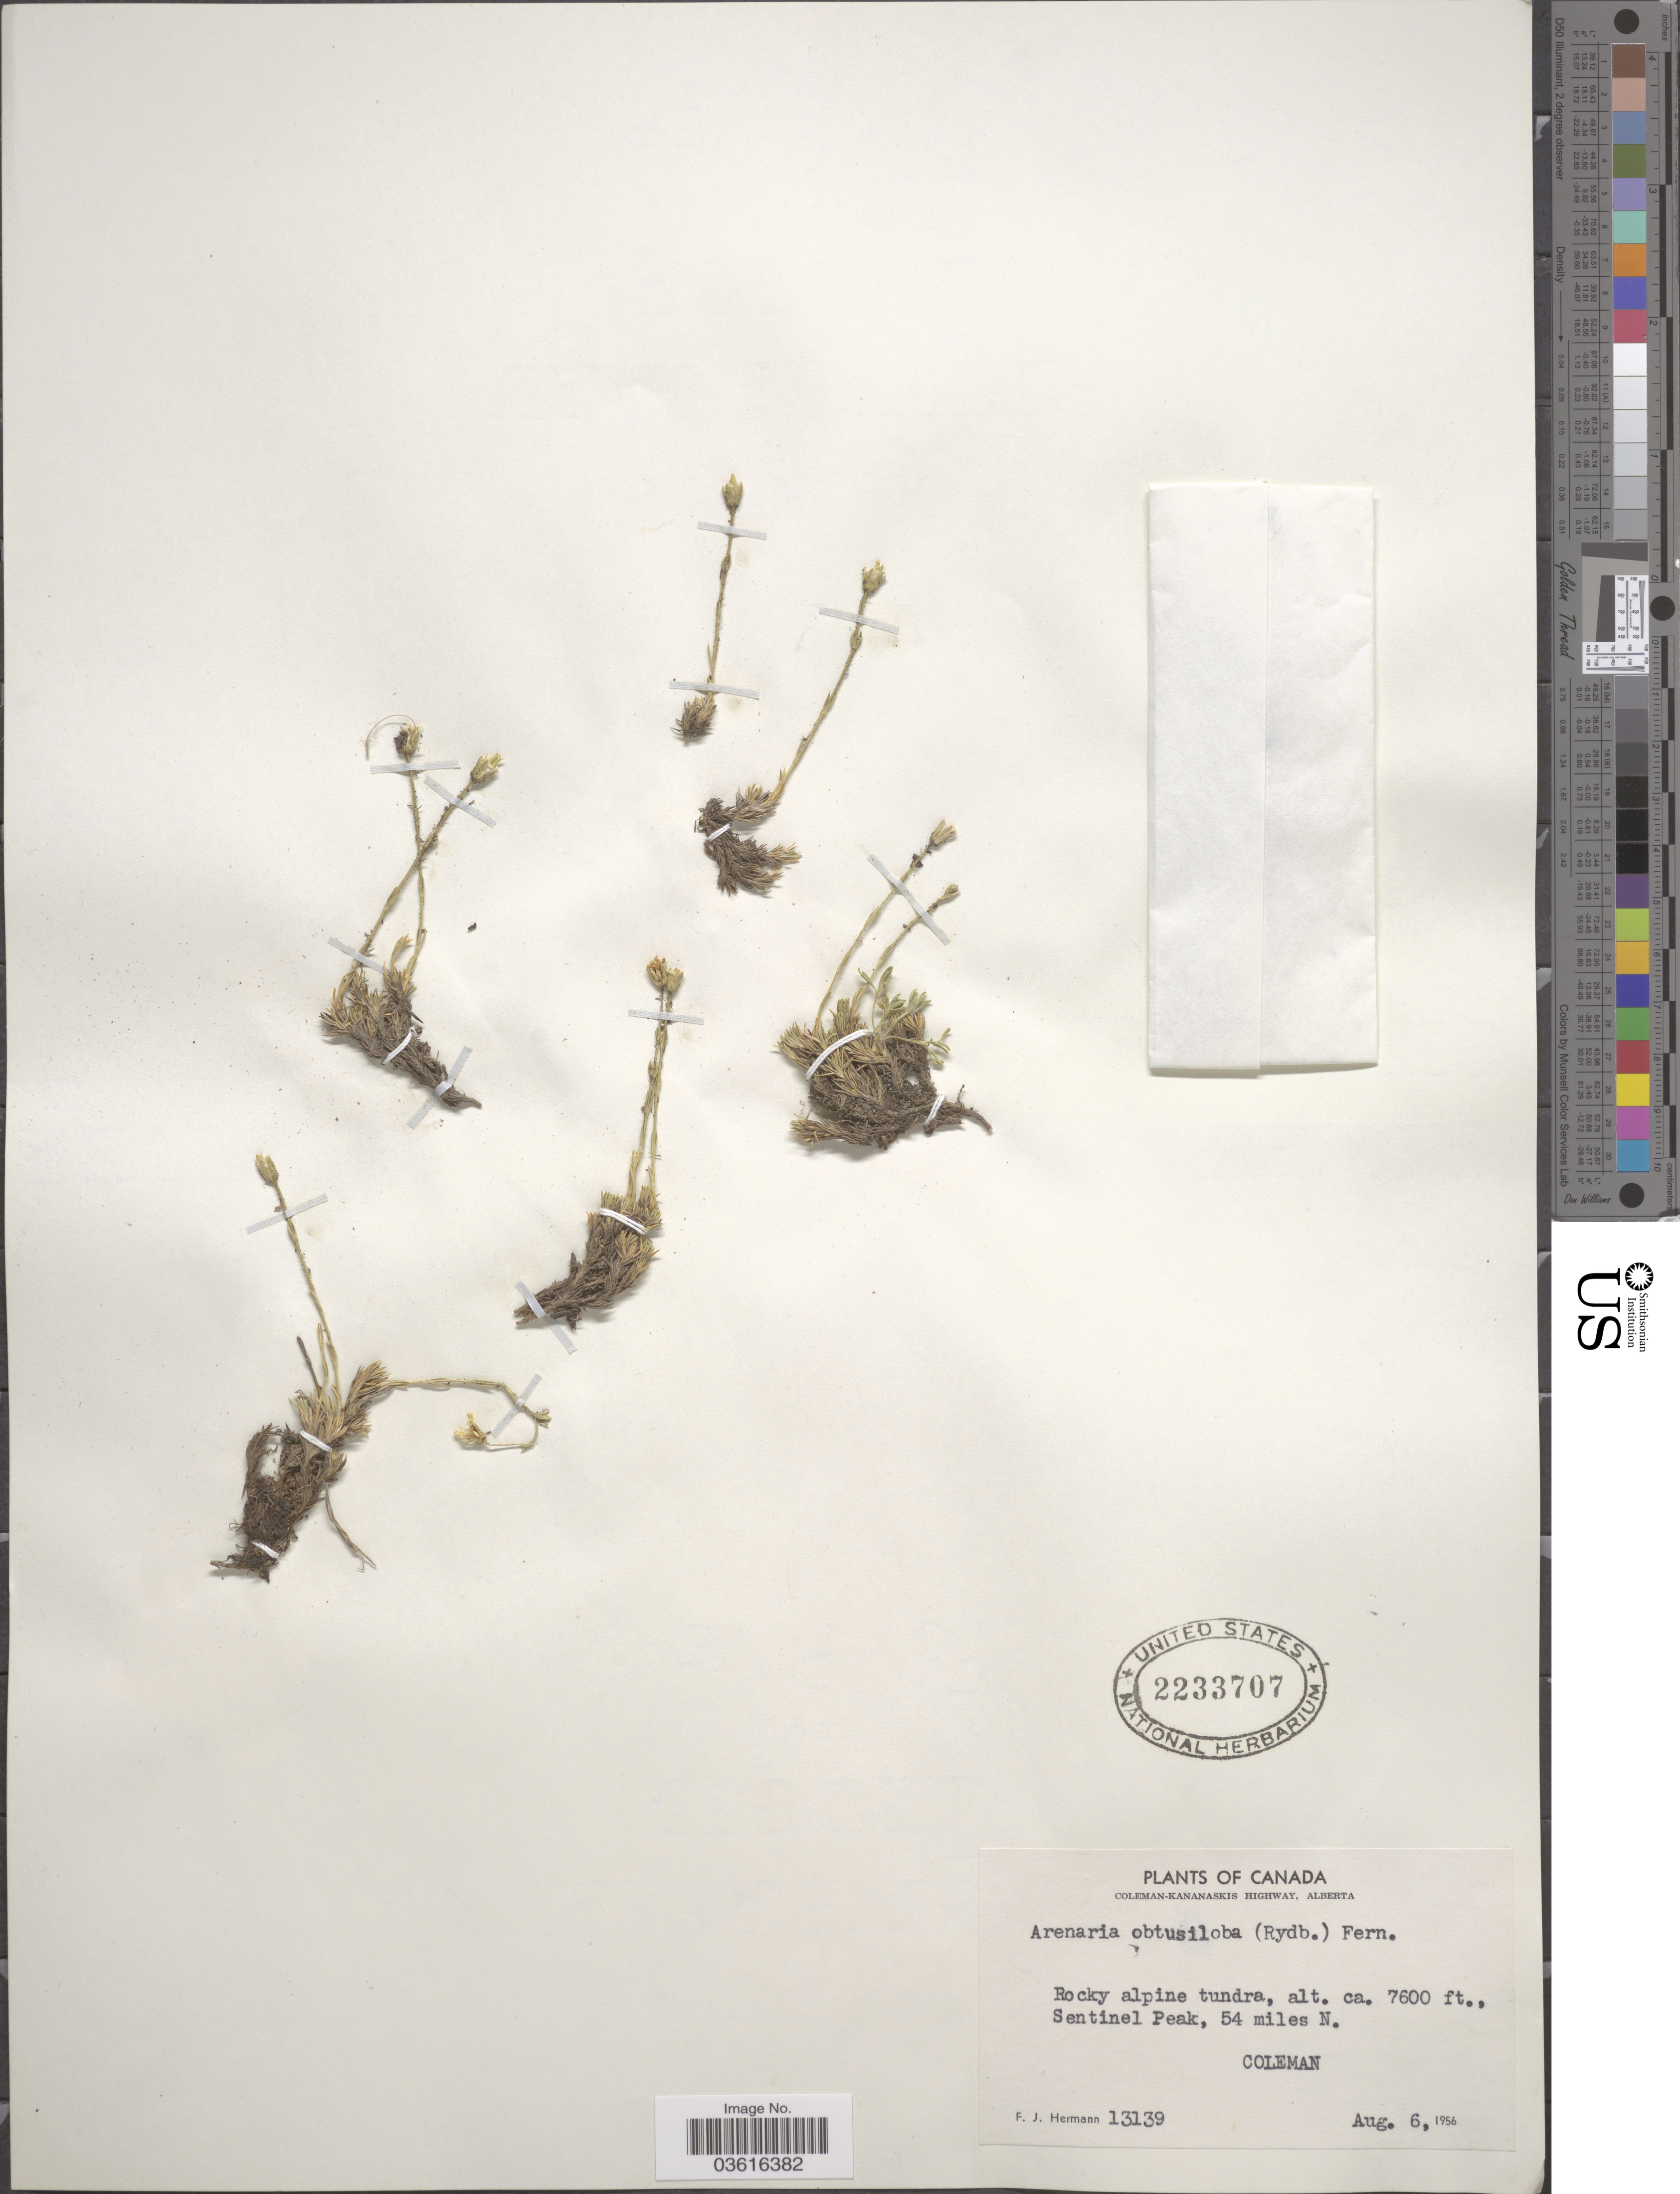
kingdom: Plantae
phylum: Tracheophyta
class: Magnoliopsida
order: Caryophyllales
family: Caryophyllaceae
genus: Cherleria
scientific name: Cherleria obtusiloba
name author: (Rydb.) A.J. Moore & Dillenb.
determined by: Strong, M. T., (US), Smithsonian Institution - National Museum of Natural History (UNITED STATES)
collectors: F. J. Hermann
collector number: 13139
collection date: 1956-08-06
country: Canada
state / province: Alberta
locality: Coleman-Kananaskis Highway. Sentinel Peak, 54 miles N. Coleman.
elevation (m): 2316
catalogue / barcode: US 2233707